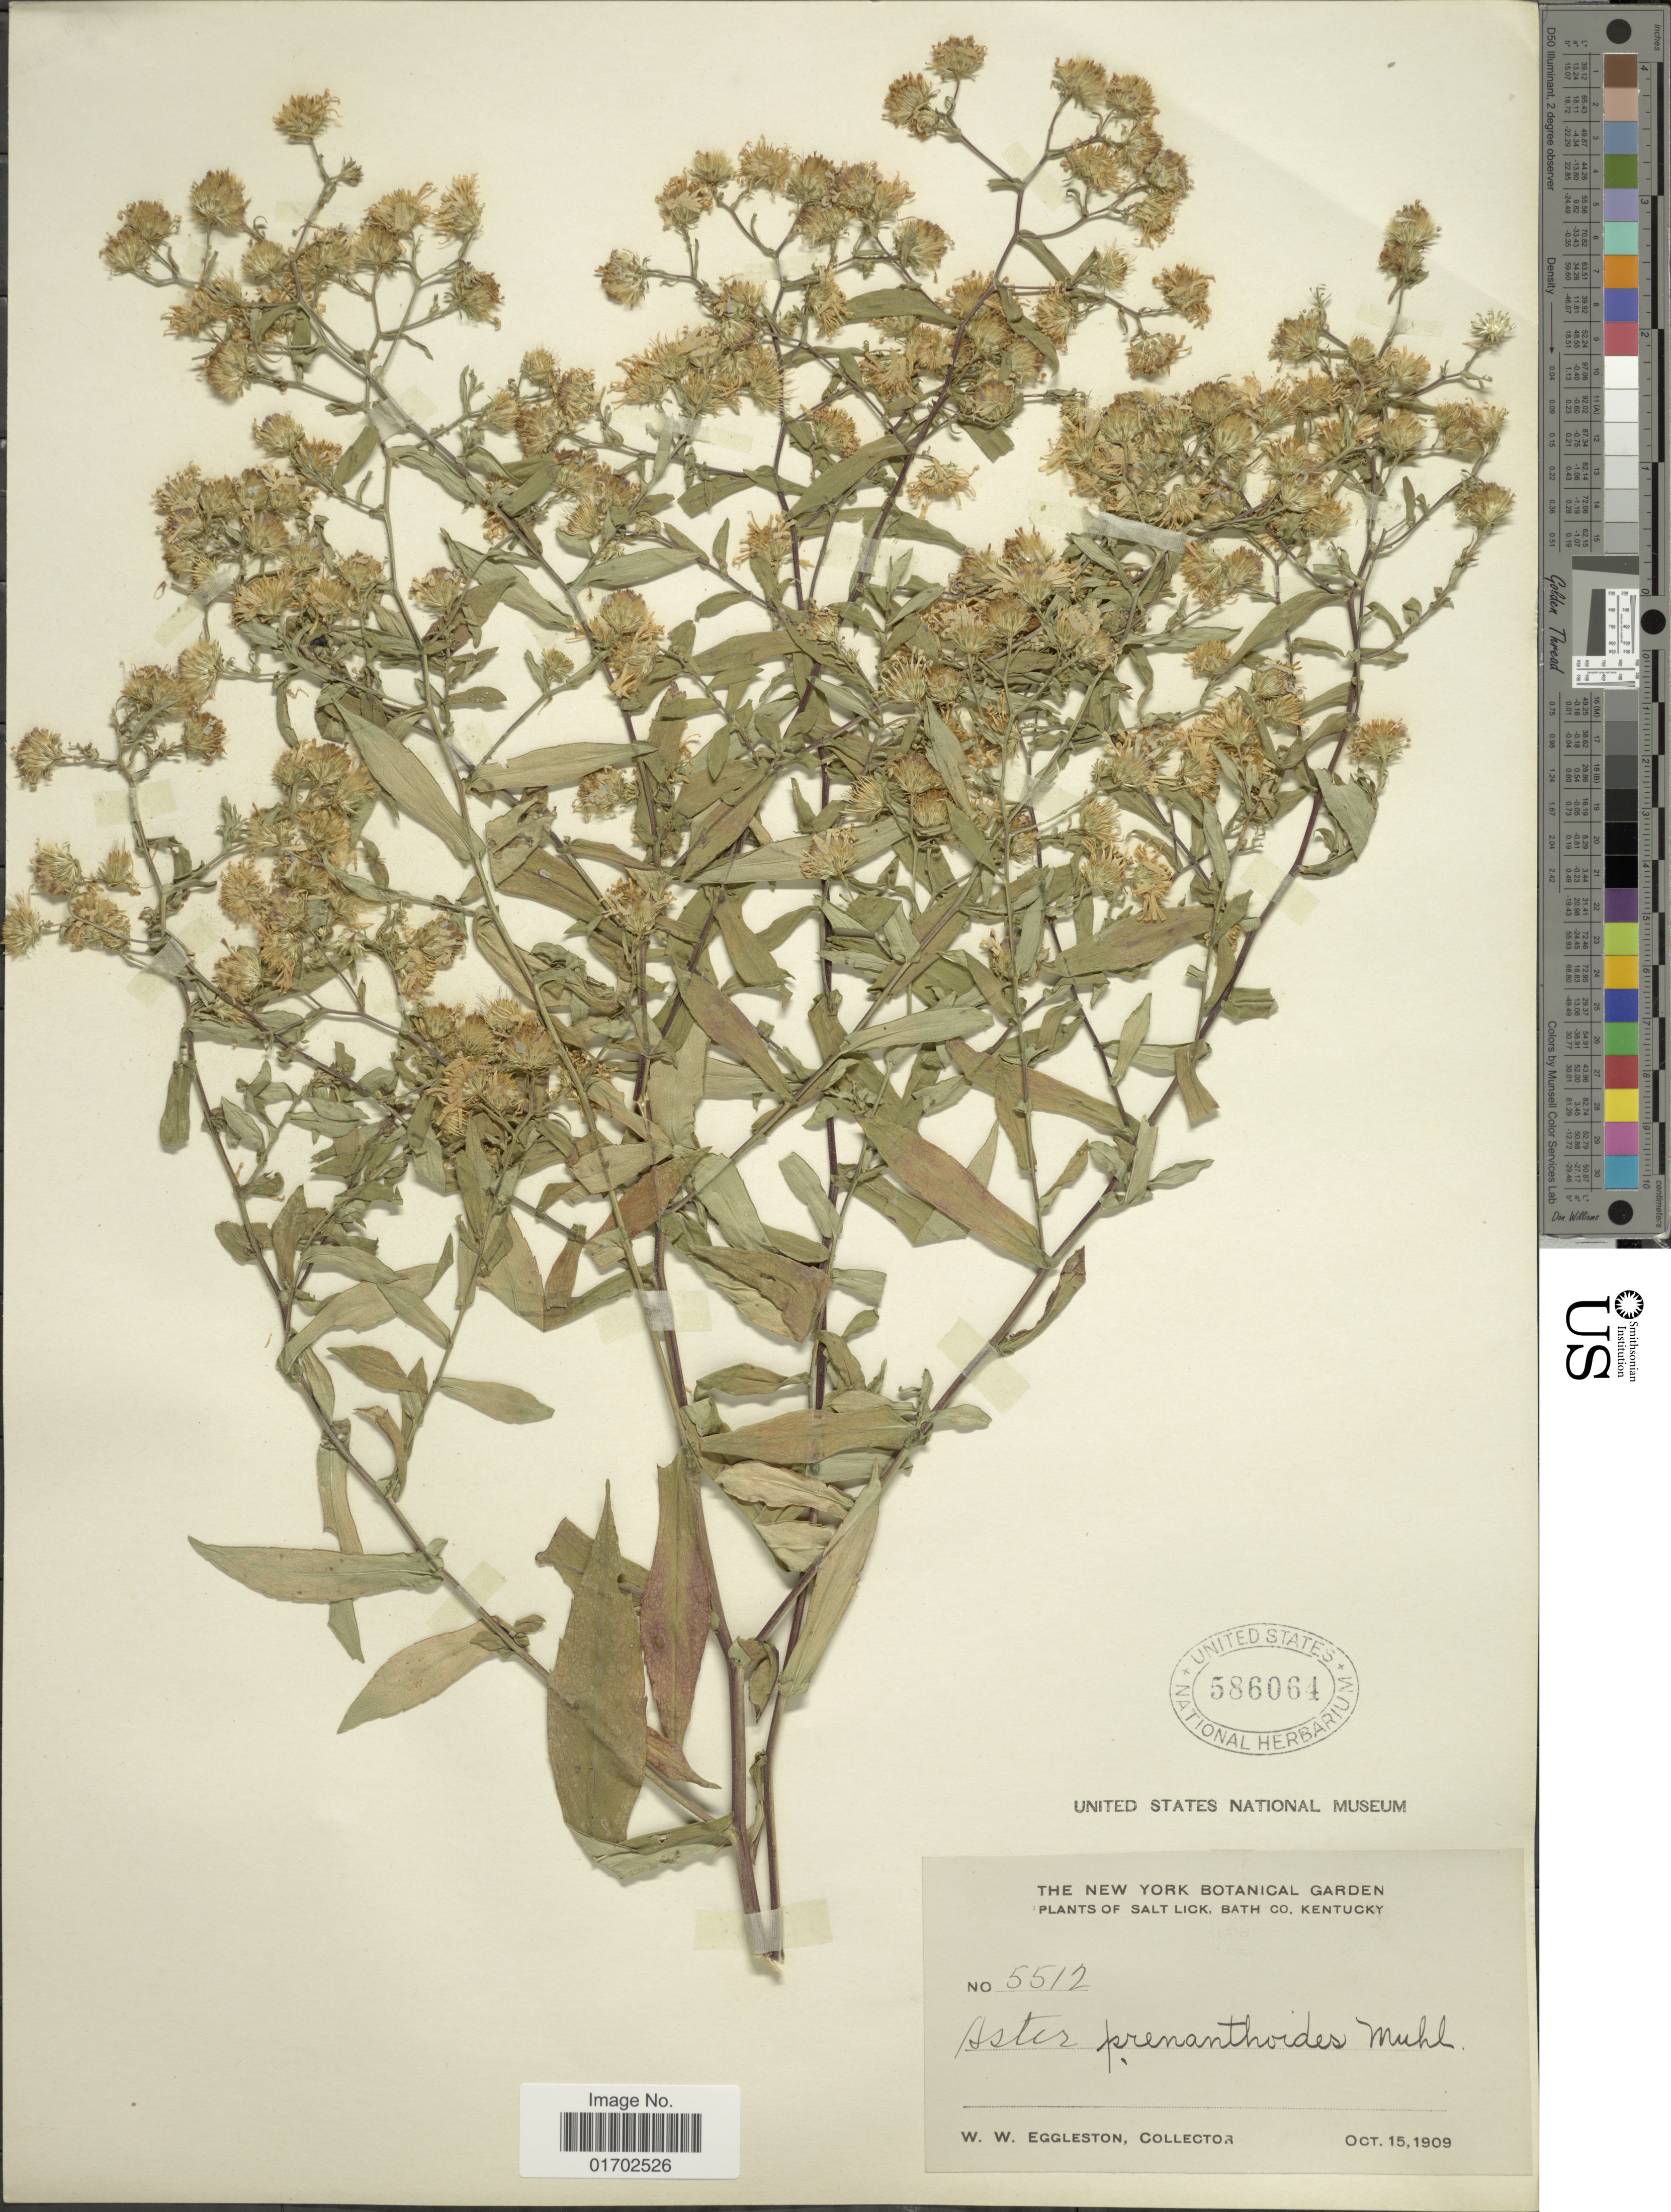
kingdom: Plantae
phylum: Tracheophyta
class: Magnoliopsida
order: Asterales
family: Asteraceae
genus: Symphyotrichum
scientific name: Symphyotrichum prenanthoides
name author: (Muhl. ex Willd.) G.L. Nesom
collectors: W. W. Eggleston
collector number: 5512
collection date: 1909-10-15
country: United States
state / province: Kentucky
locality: Salt Lick, Bath Co., Kentucky.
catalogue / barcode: US 586064